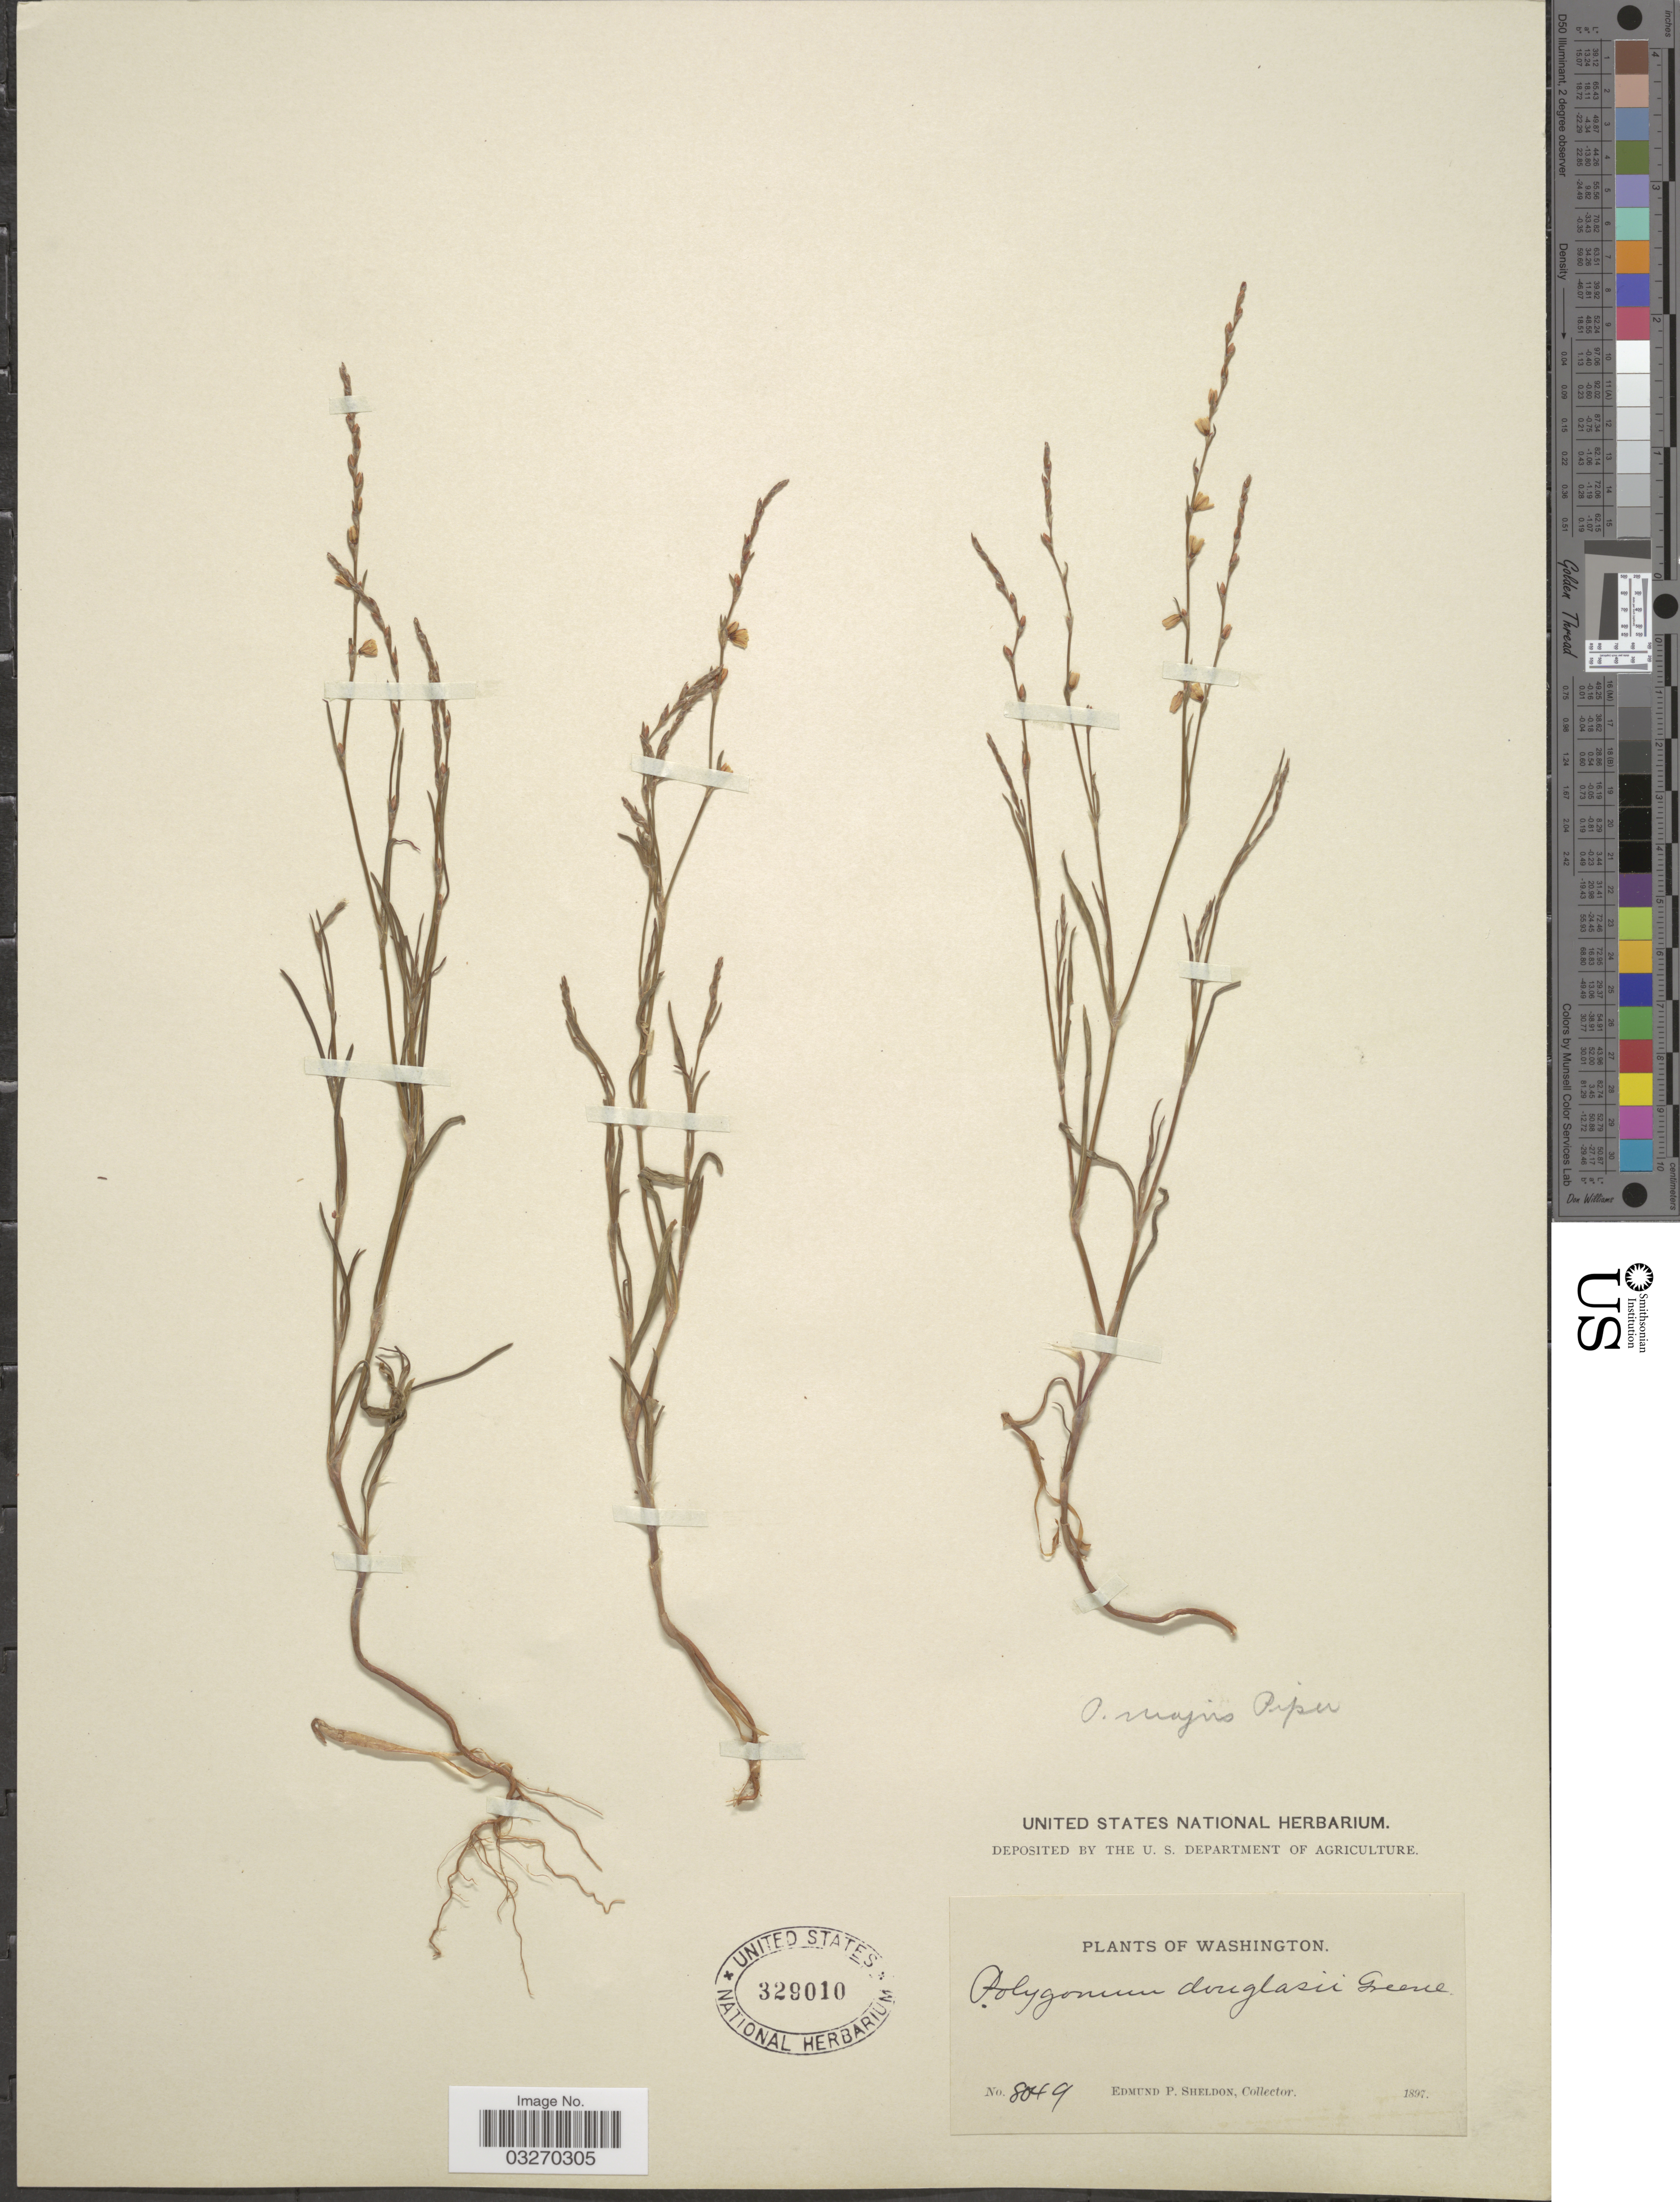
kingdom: Plantae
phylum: Tracheophyta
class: Magnoliopsida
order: Caryophyllales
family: Polygonaceae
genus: Polygonum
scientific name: Polygonum majus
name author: (Meisn.) Piper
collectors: E. P. Sheldon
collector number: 8049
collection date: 1897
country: United States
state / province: Washington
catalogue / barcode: US 329010